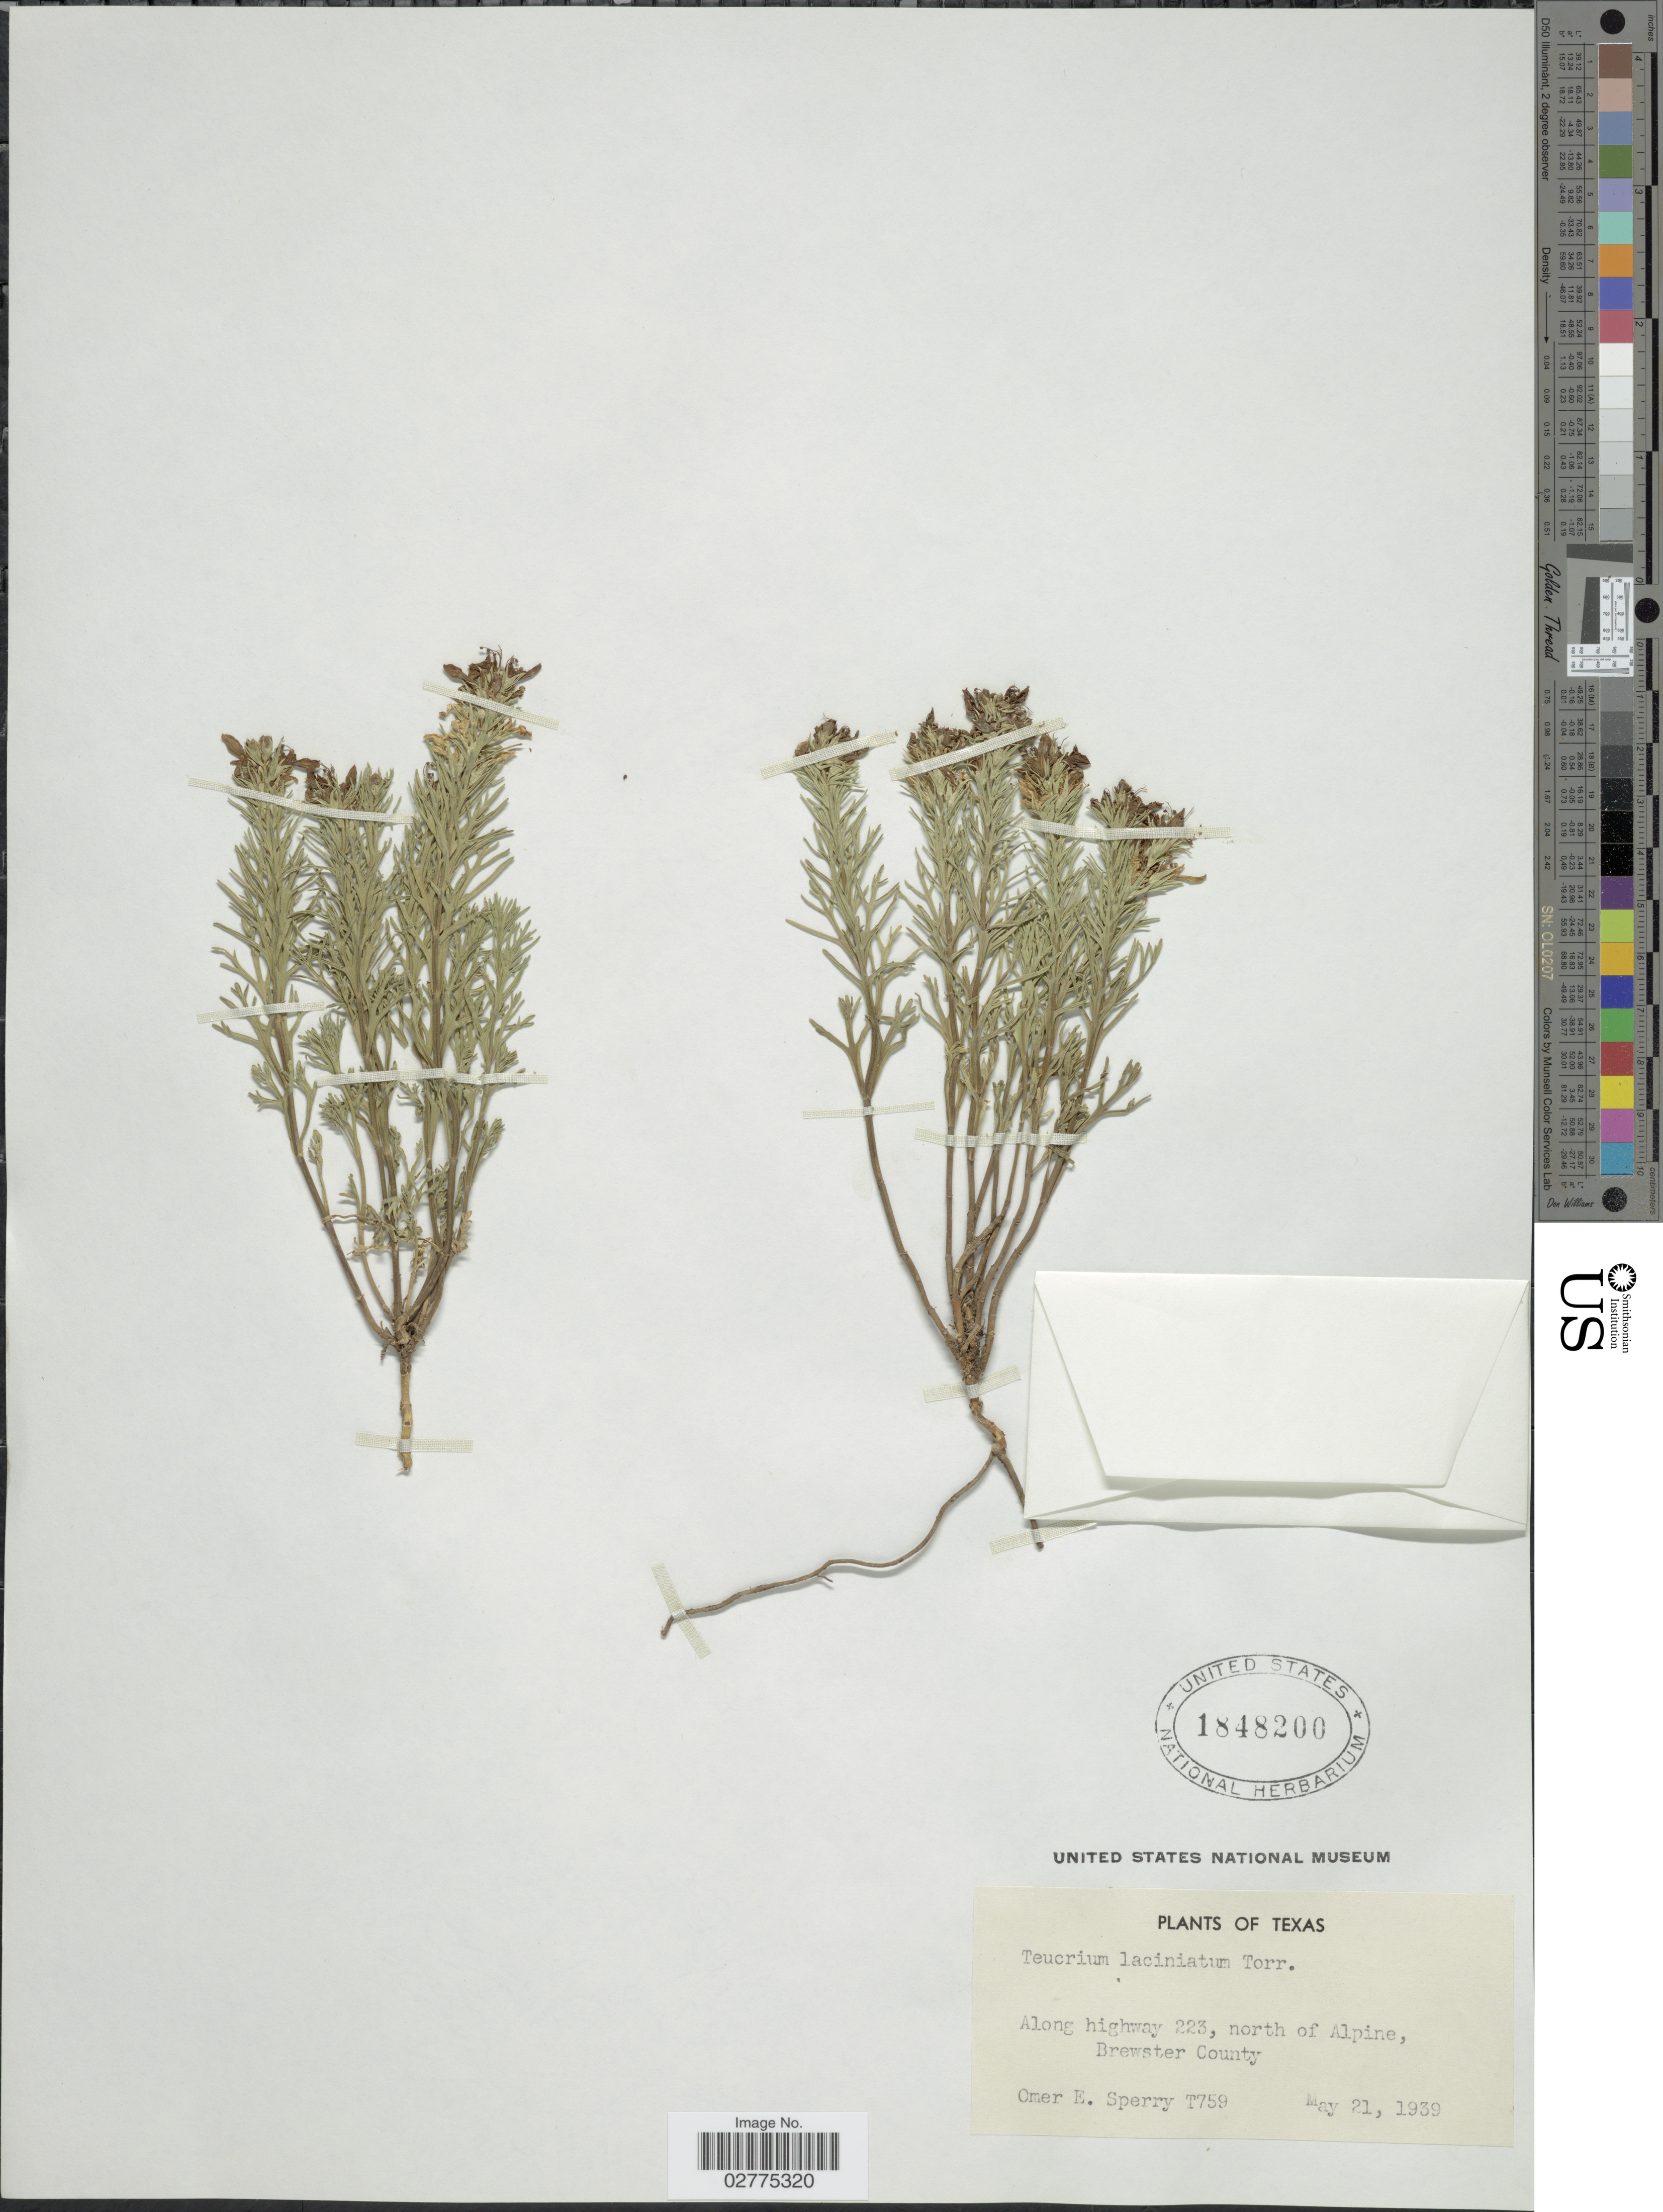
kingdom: Plantae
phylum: Tracheophyta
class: Magnoliopsida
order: Lamiales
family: Lamiaceae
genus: Teucrium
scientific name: Teucrium laciniatum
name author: Torr.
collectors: O. E. Sperry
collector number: T759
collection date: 1939-05-21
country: United States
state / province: Texas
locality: Along highway 223, north of Alpine, Brewster County.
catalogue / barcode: US 1848200